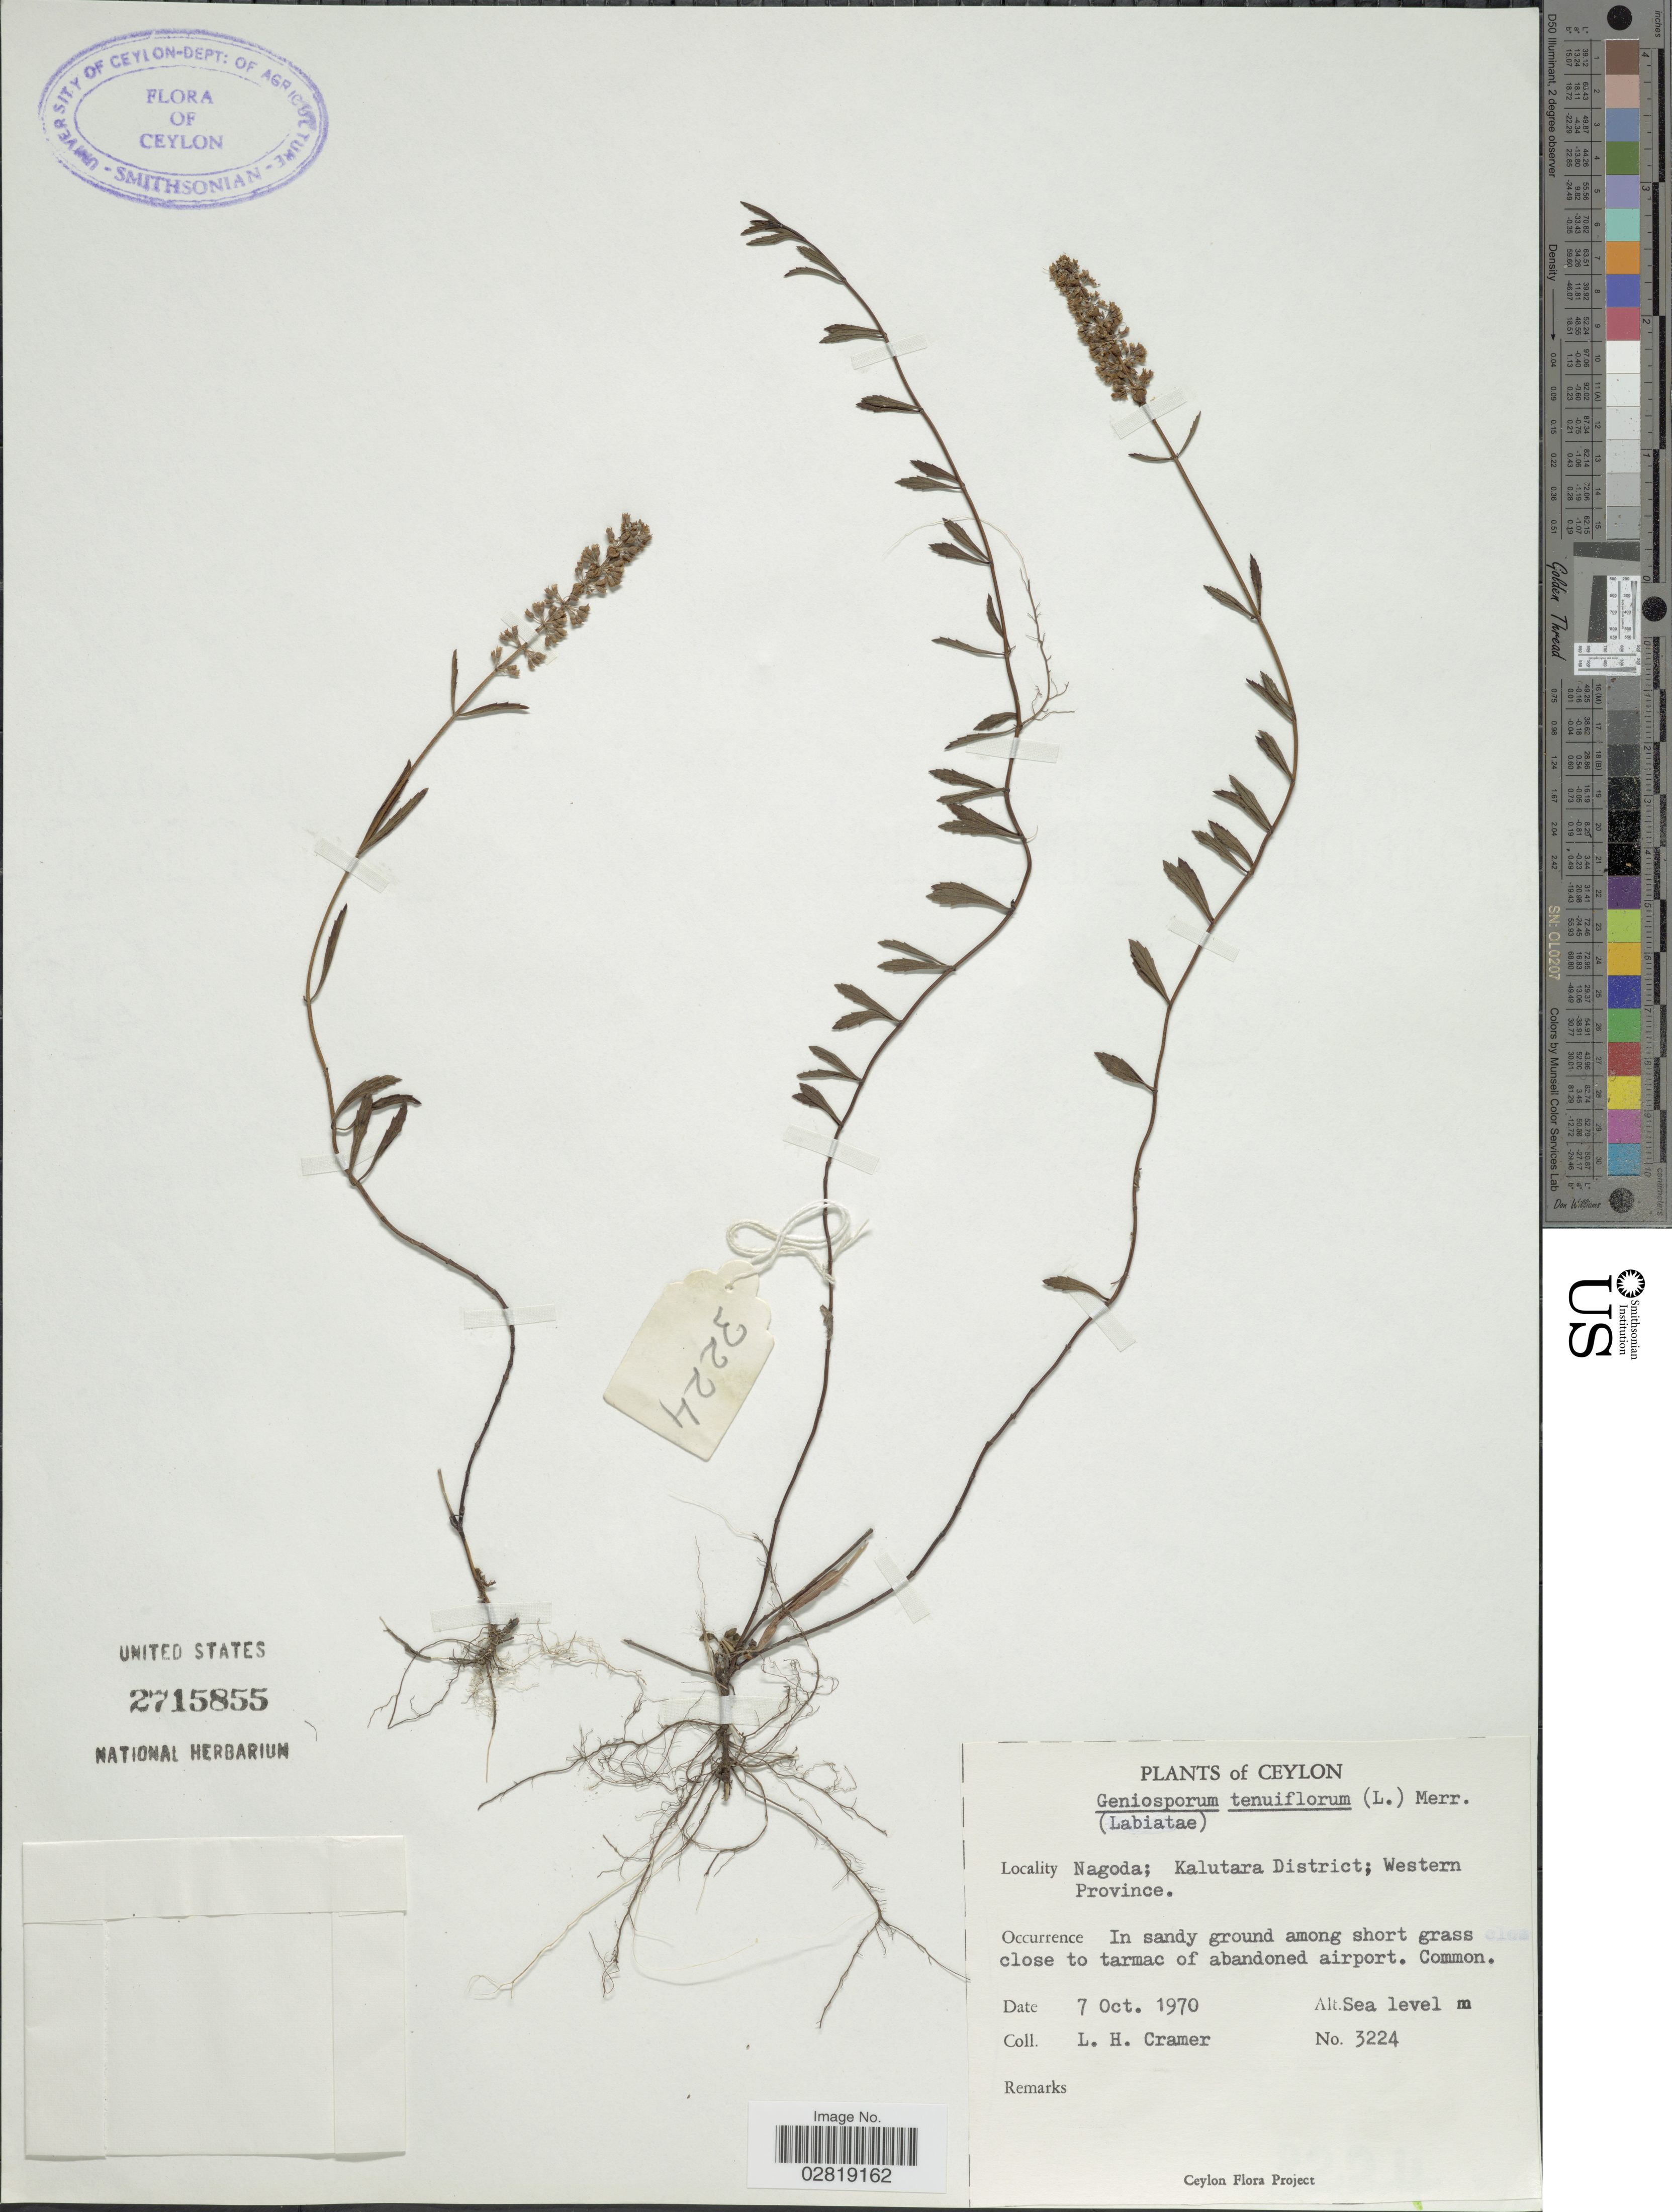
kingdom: Plantae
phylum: Tracheophyta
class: Magnoliopsida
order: Lamiales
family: Lamiaceae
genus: Geniosporum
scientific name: Geniosporum tenuiflorum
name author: (L.) Merr.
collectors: L. H. Cramer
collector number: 3224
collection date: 1970-10-07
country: Sri Lanka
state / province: Western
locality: Ceylon. Nagoda; Kalutara District; Western Province.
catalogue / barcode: US 2715855